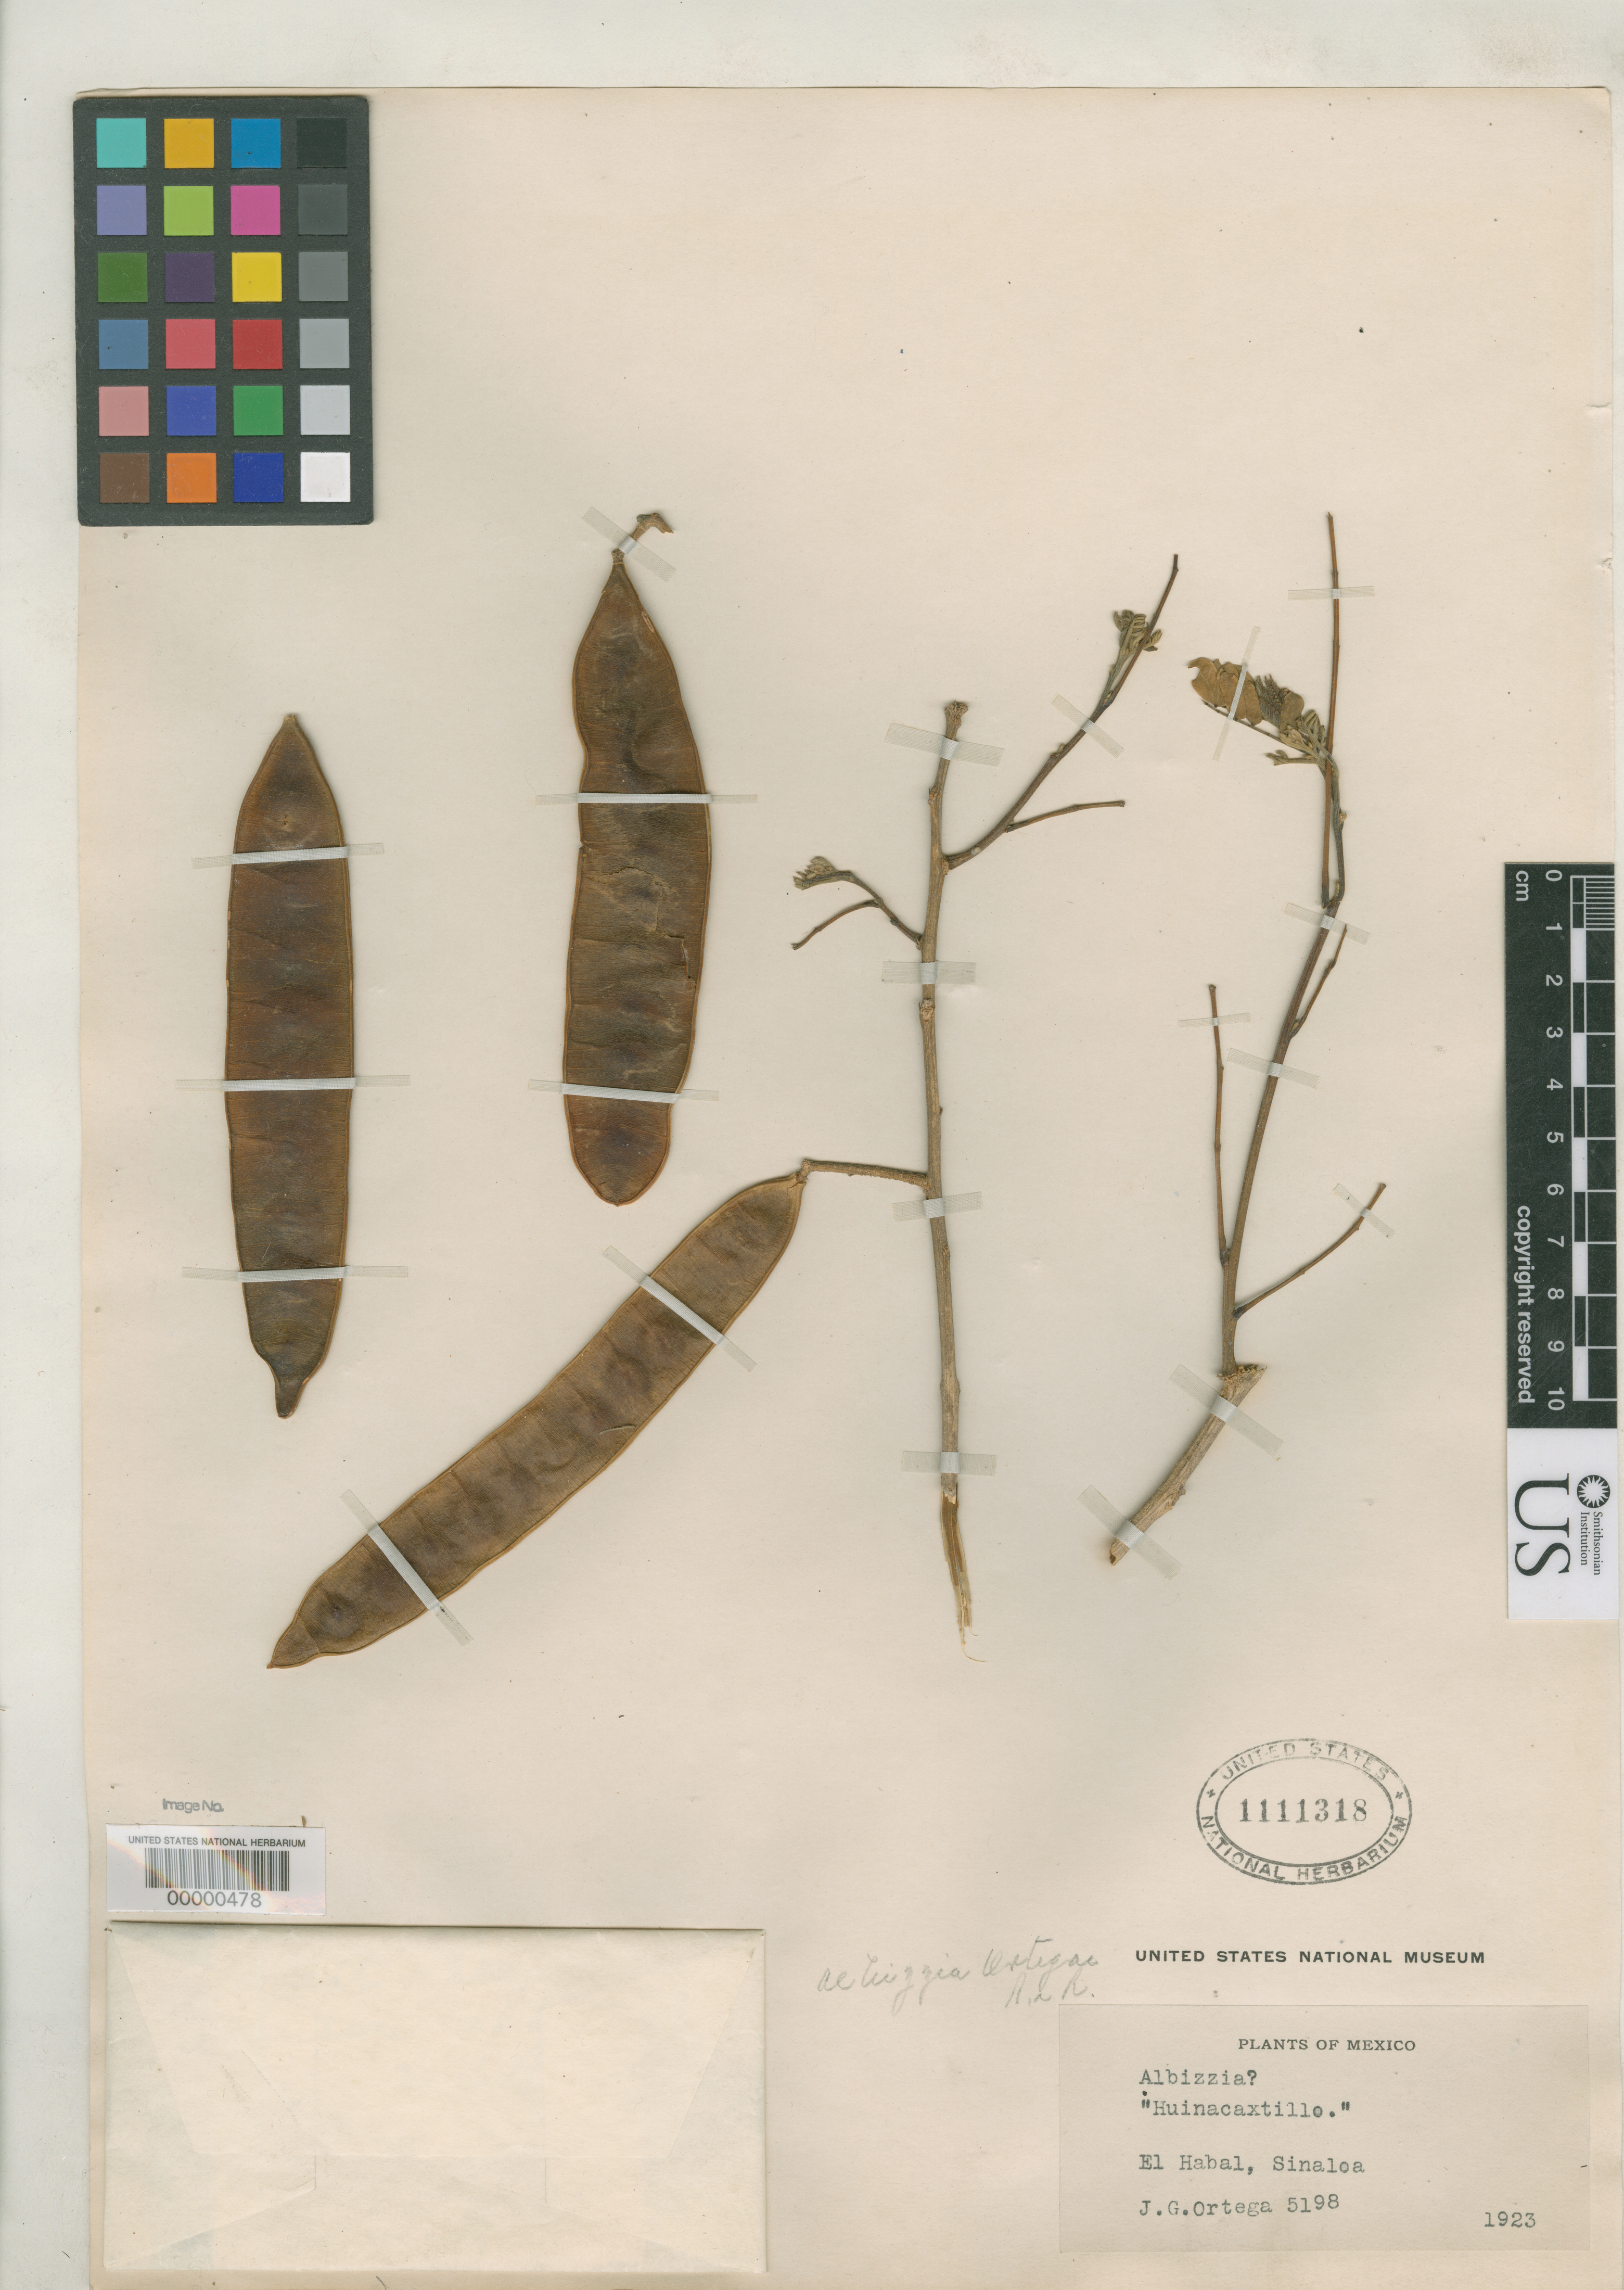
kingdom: Plantae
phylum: Tracheophyta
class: Magnoliopsida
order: Fabales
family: Fabaceae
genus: Albizia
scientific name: Albizia ortegae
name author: Britton & Rose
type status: Isotype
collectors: J. Ortega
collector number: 5198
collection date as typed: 1923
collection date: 1923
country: Mexico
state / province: Sinaloa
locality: El Habal.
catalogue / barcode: US 1111318